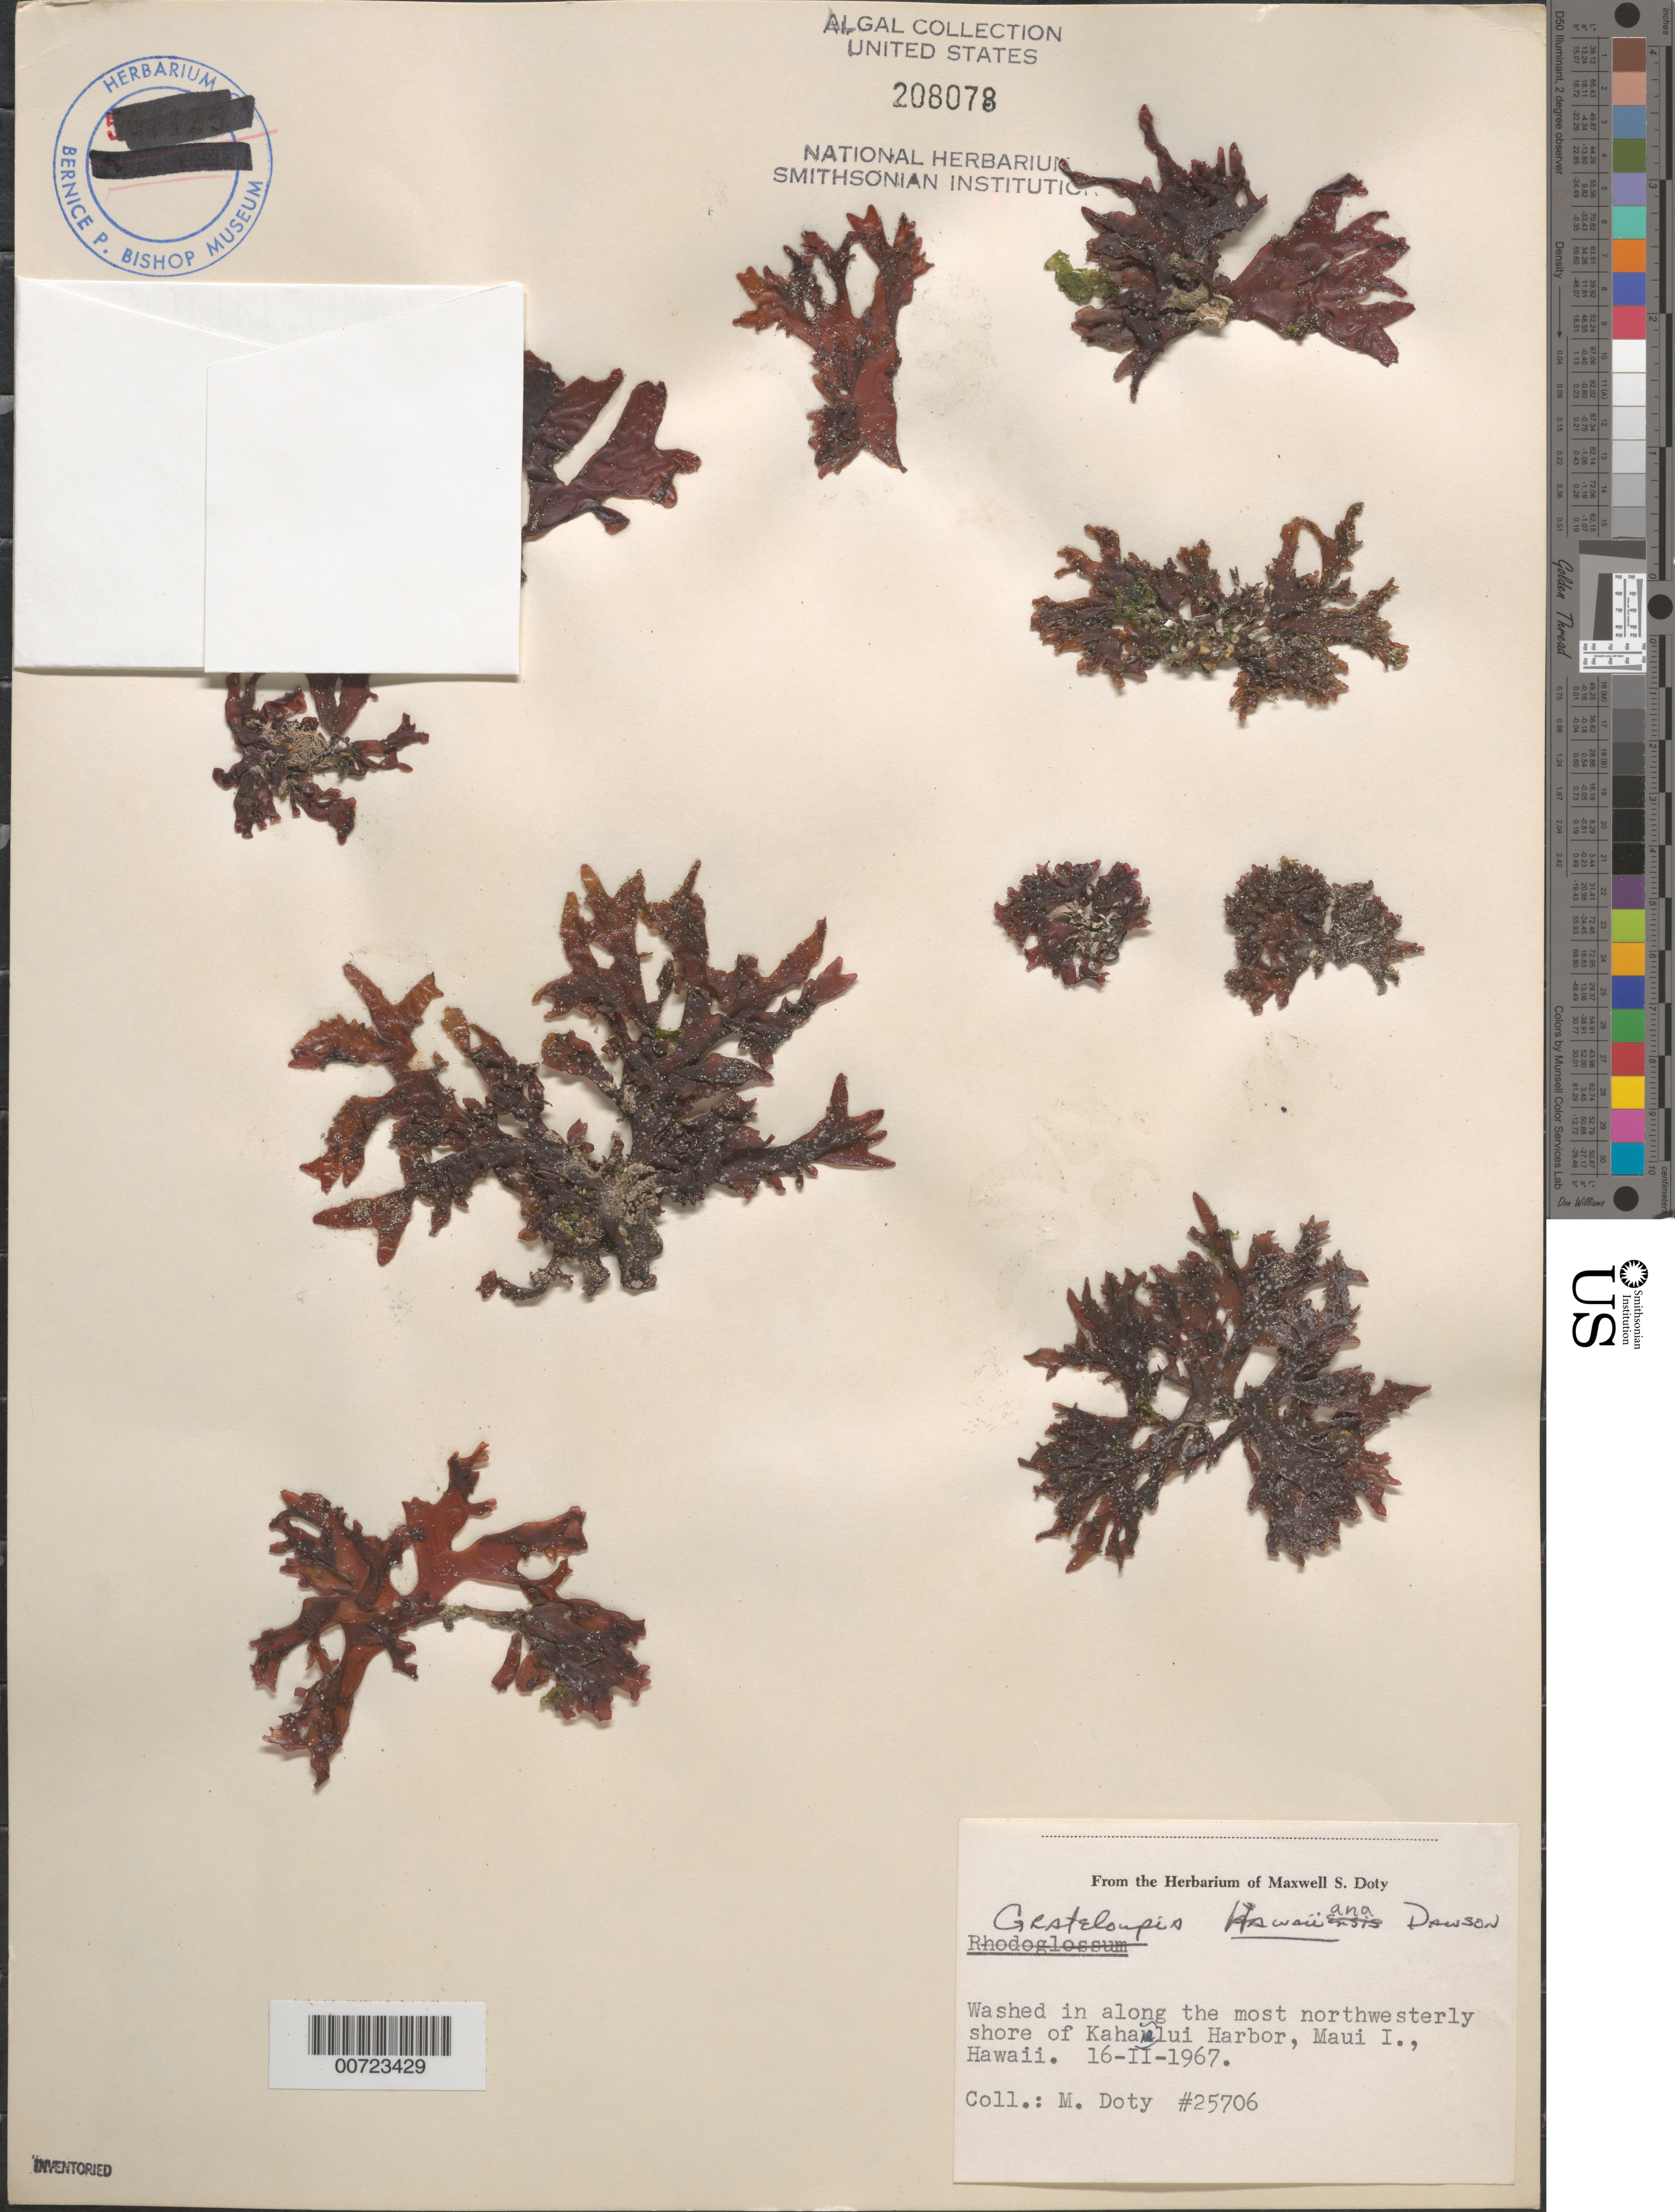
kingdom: Plantae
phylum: Rhodophyta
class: Florideophyceae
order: Halymeniales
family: Halymeniaceae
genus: Grateloupia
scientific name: Grateloupia hawaiiana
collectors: M. S. Doty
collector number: MSD 25706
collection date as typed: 16 Feb 1967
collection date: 1967-02-16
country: United States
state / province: Hawaii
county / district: Maui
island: Maui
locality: Kahalui Harbor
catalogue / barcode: US 208078